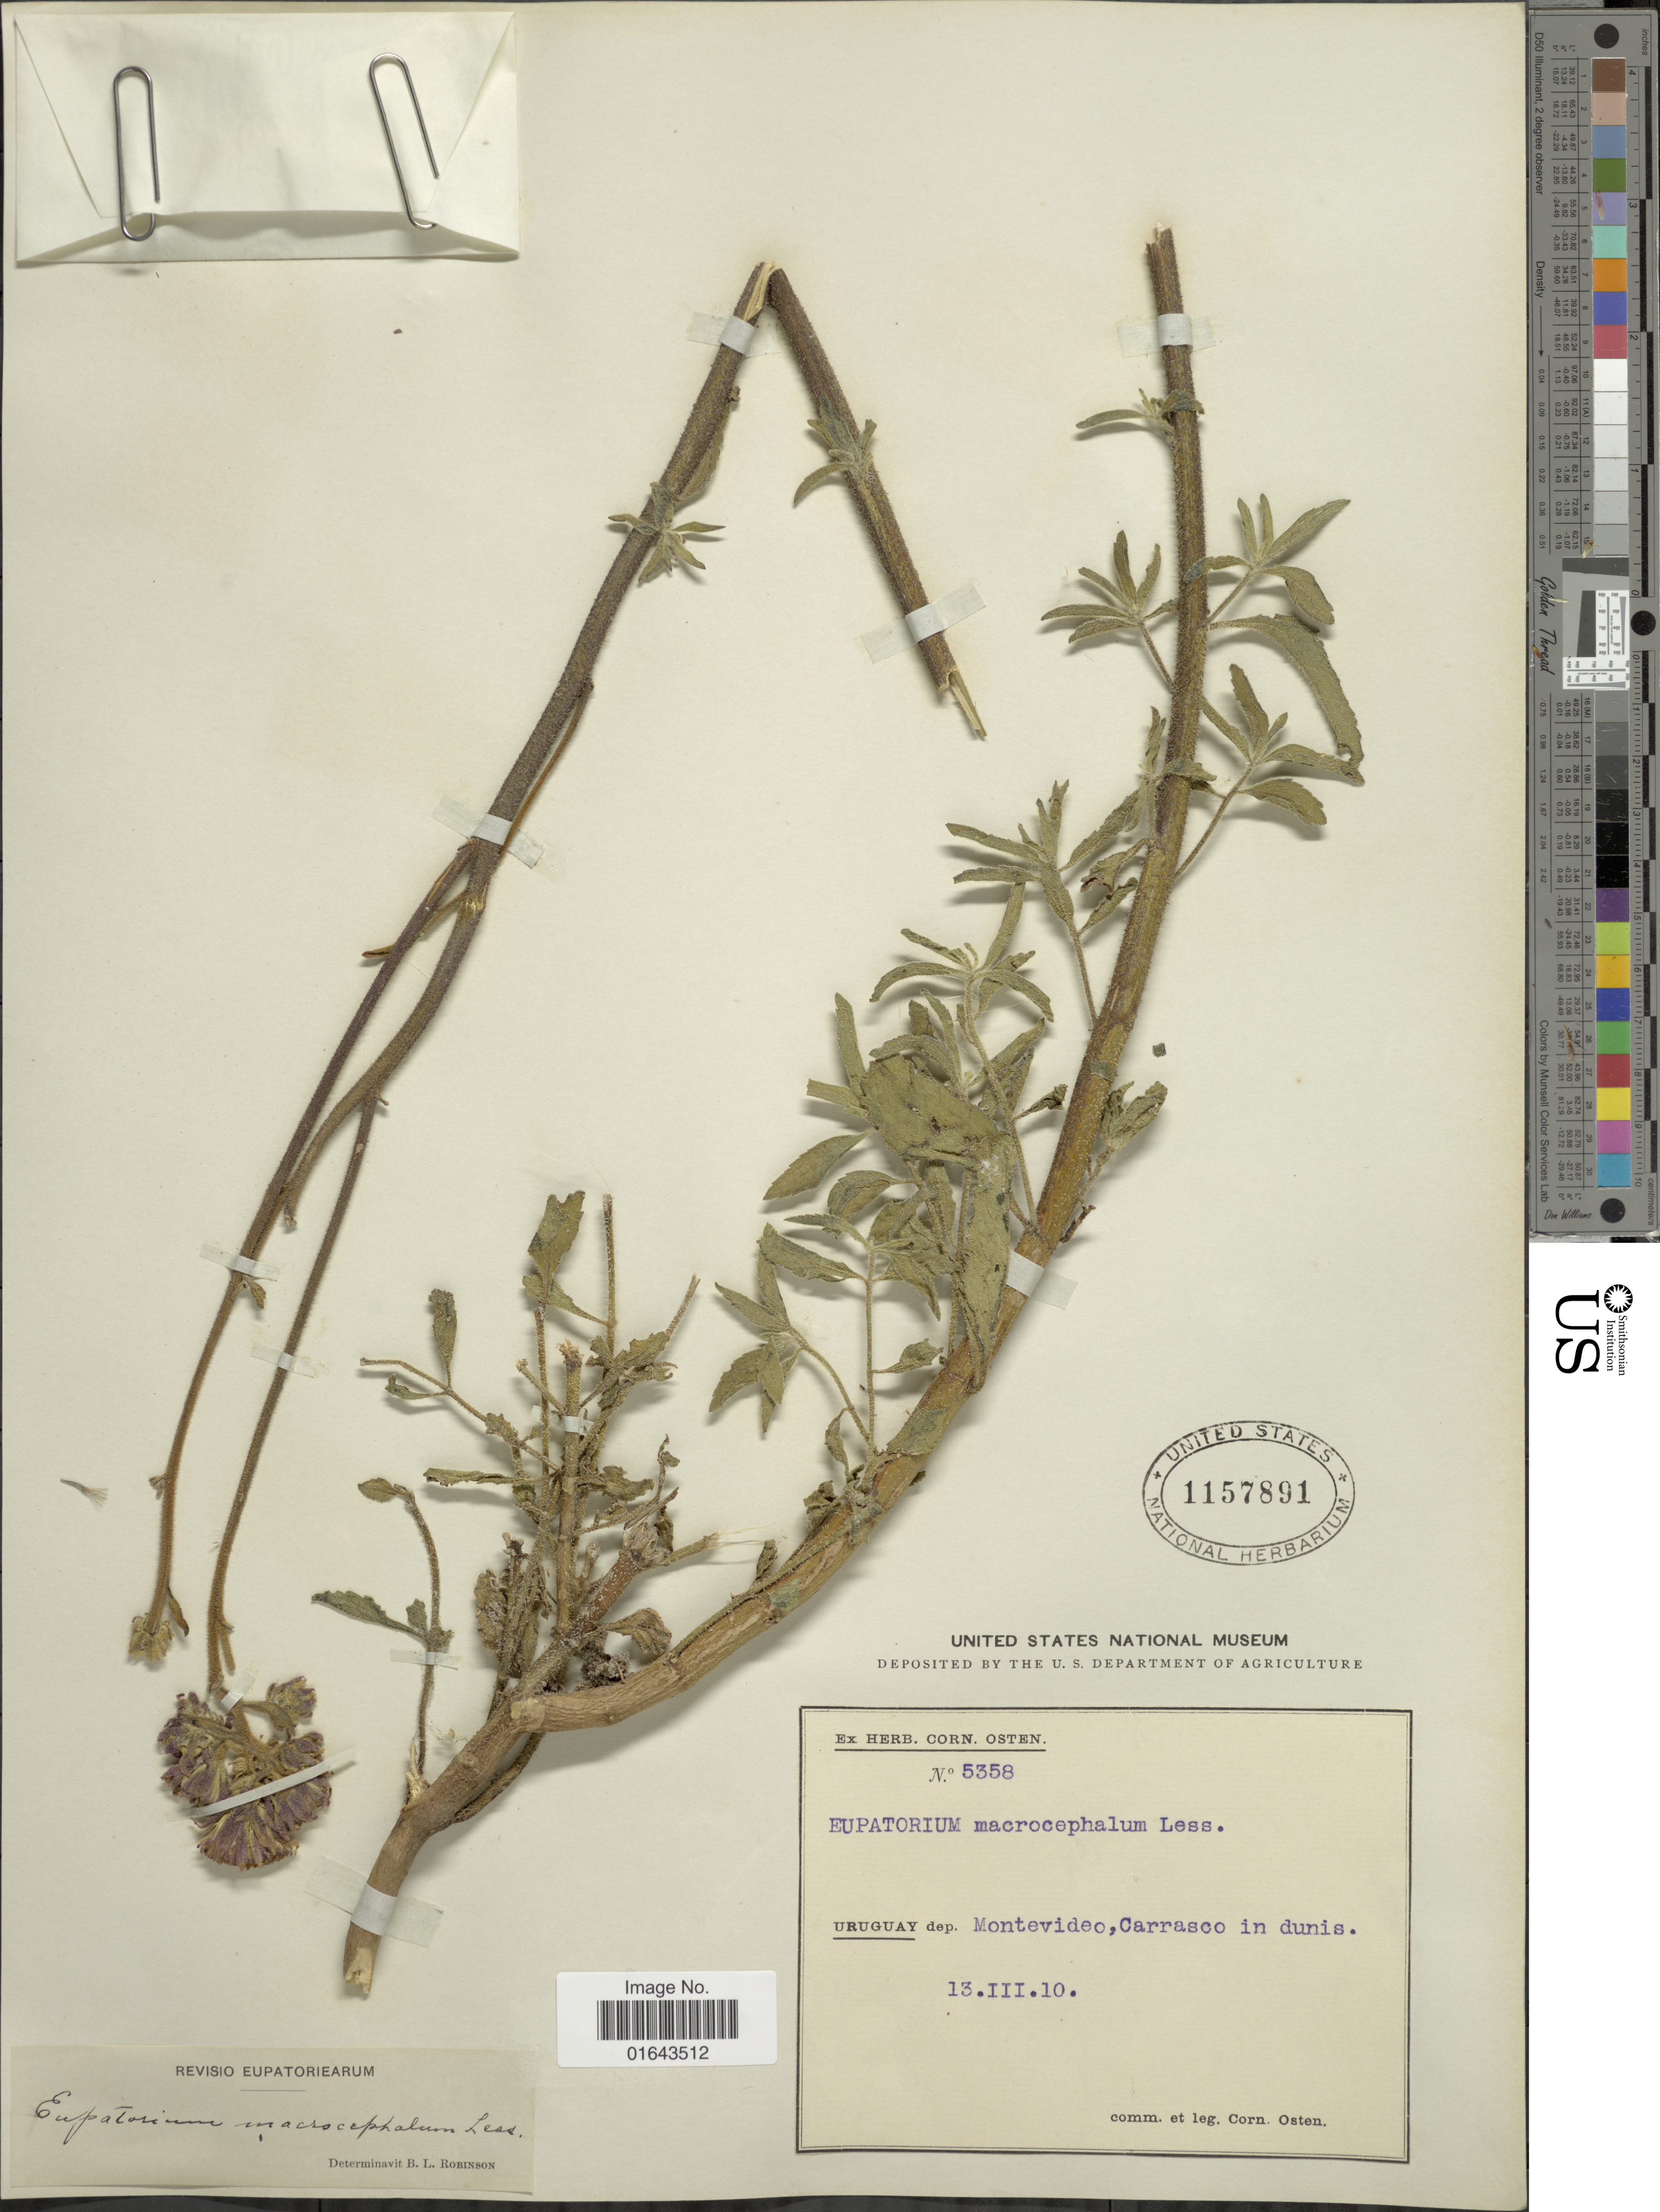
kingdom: Plantae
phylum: Tracheophyta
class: Magnoliopsida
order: Asterales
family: Asteraceae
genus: Campuloclinium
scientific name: Campuloclinium macrocephalum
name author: (Less.) DC.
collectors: C. Osten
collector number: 5358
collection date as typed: Transcribed d/m/y: 13/3/10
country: Uruguay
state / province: Montevideo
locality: Uruguay dep. Montevideo, Carrasco in dunis.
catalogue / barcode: US 1157891